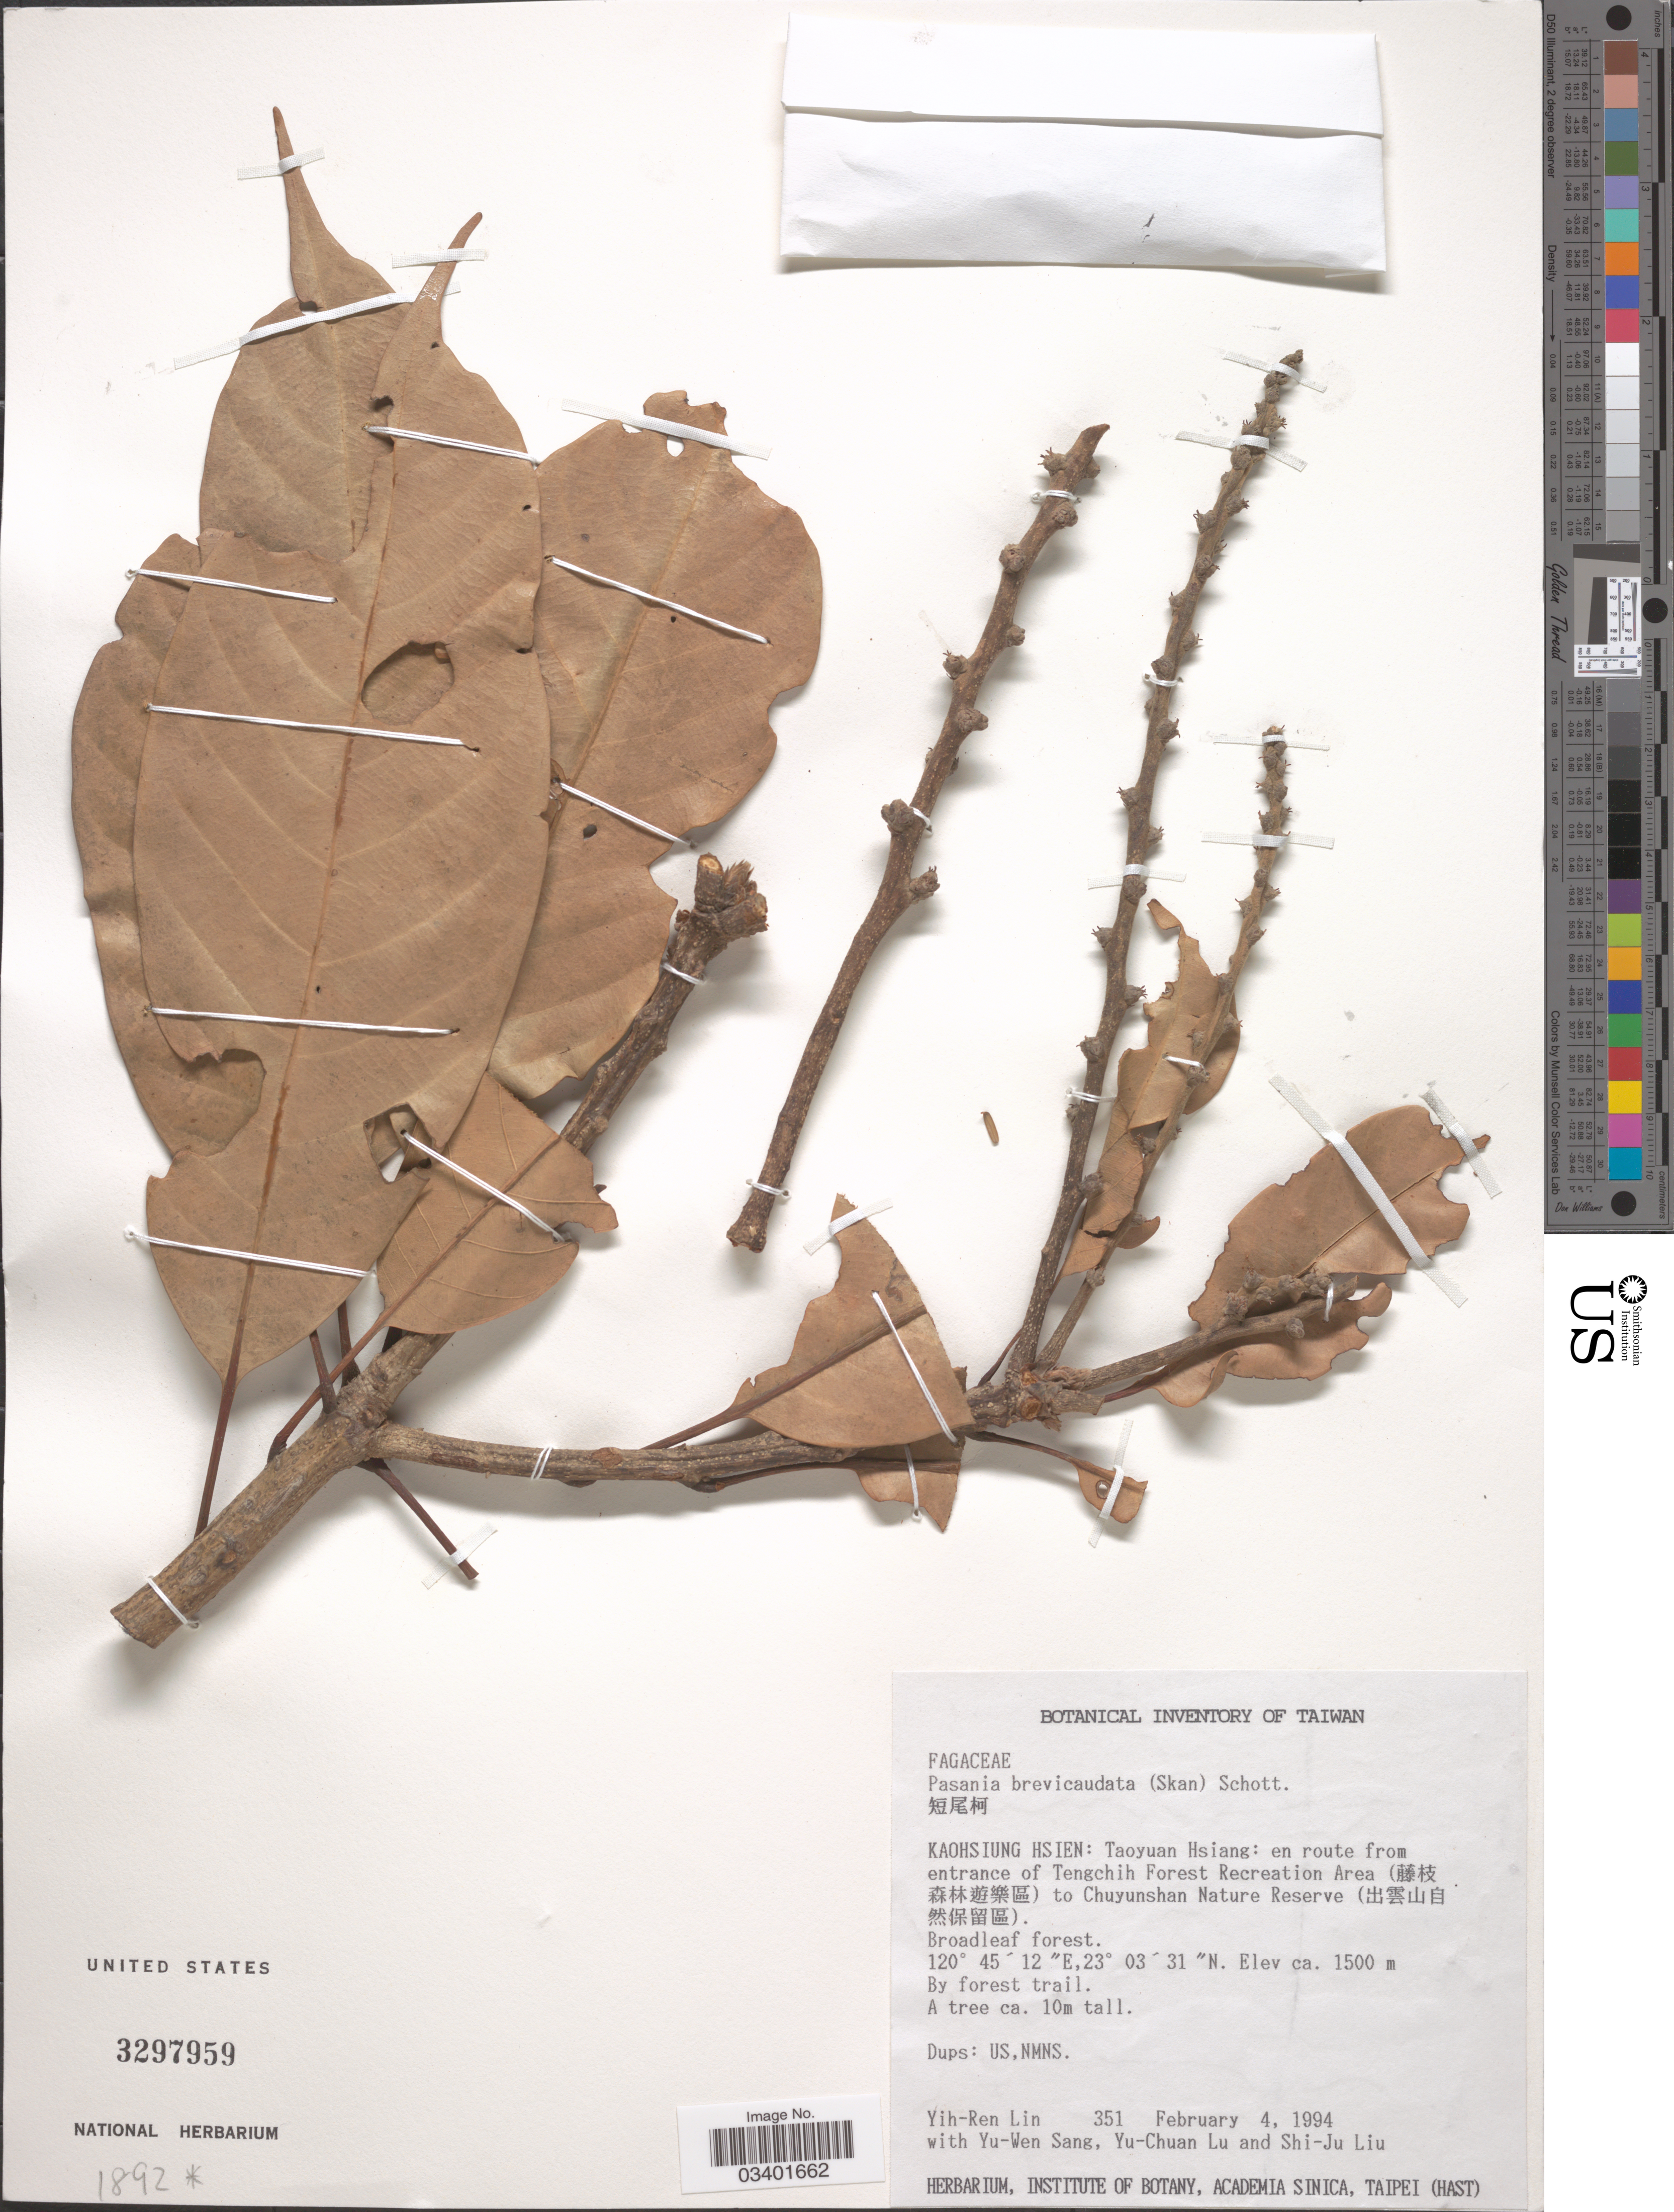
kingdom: Plantae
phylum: Tracheophyta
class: Magnoliopsida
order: Fagales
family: Fagaceae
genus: Lithocarpus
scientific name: Lithocarpus brevicaudatus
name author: (Skan) Hayata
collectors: Y. Li, Y. Sang, Y. C. Lu & S. J. Liu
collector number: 351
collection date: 1994-02-04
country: Taiwan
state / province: Kaohsiung City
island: Taiwan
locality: Kaohsiung Hsien: Taoyuan Hsiang: en route from entrance of Tengchih Forest Recreation Area (X) to Chuyunshan Nature Reserve (X).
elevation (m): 1500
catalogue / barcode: US 3297959